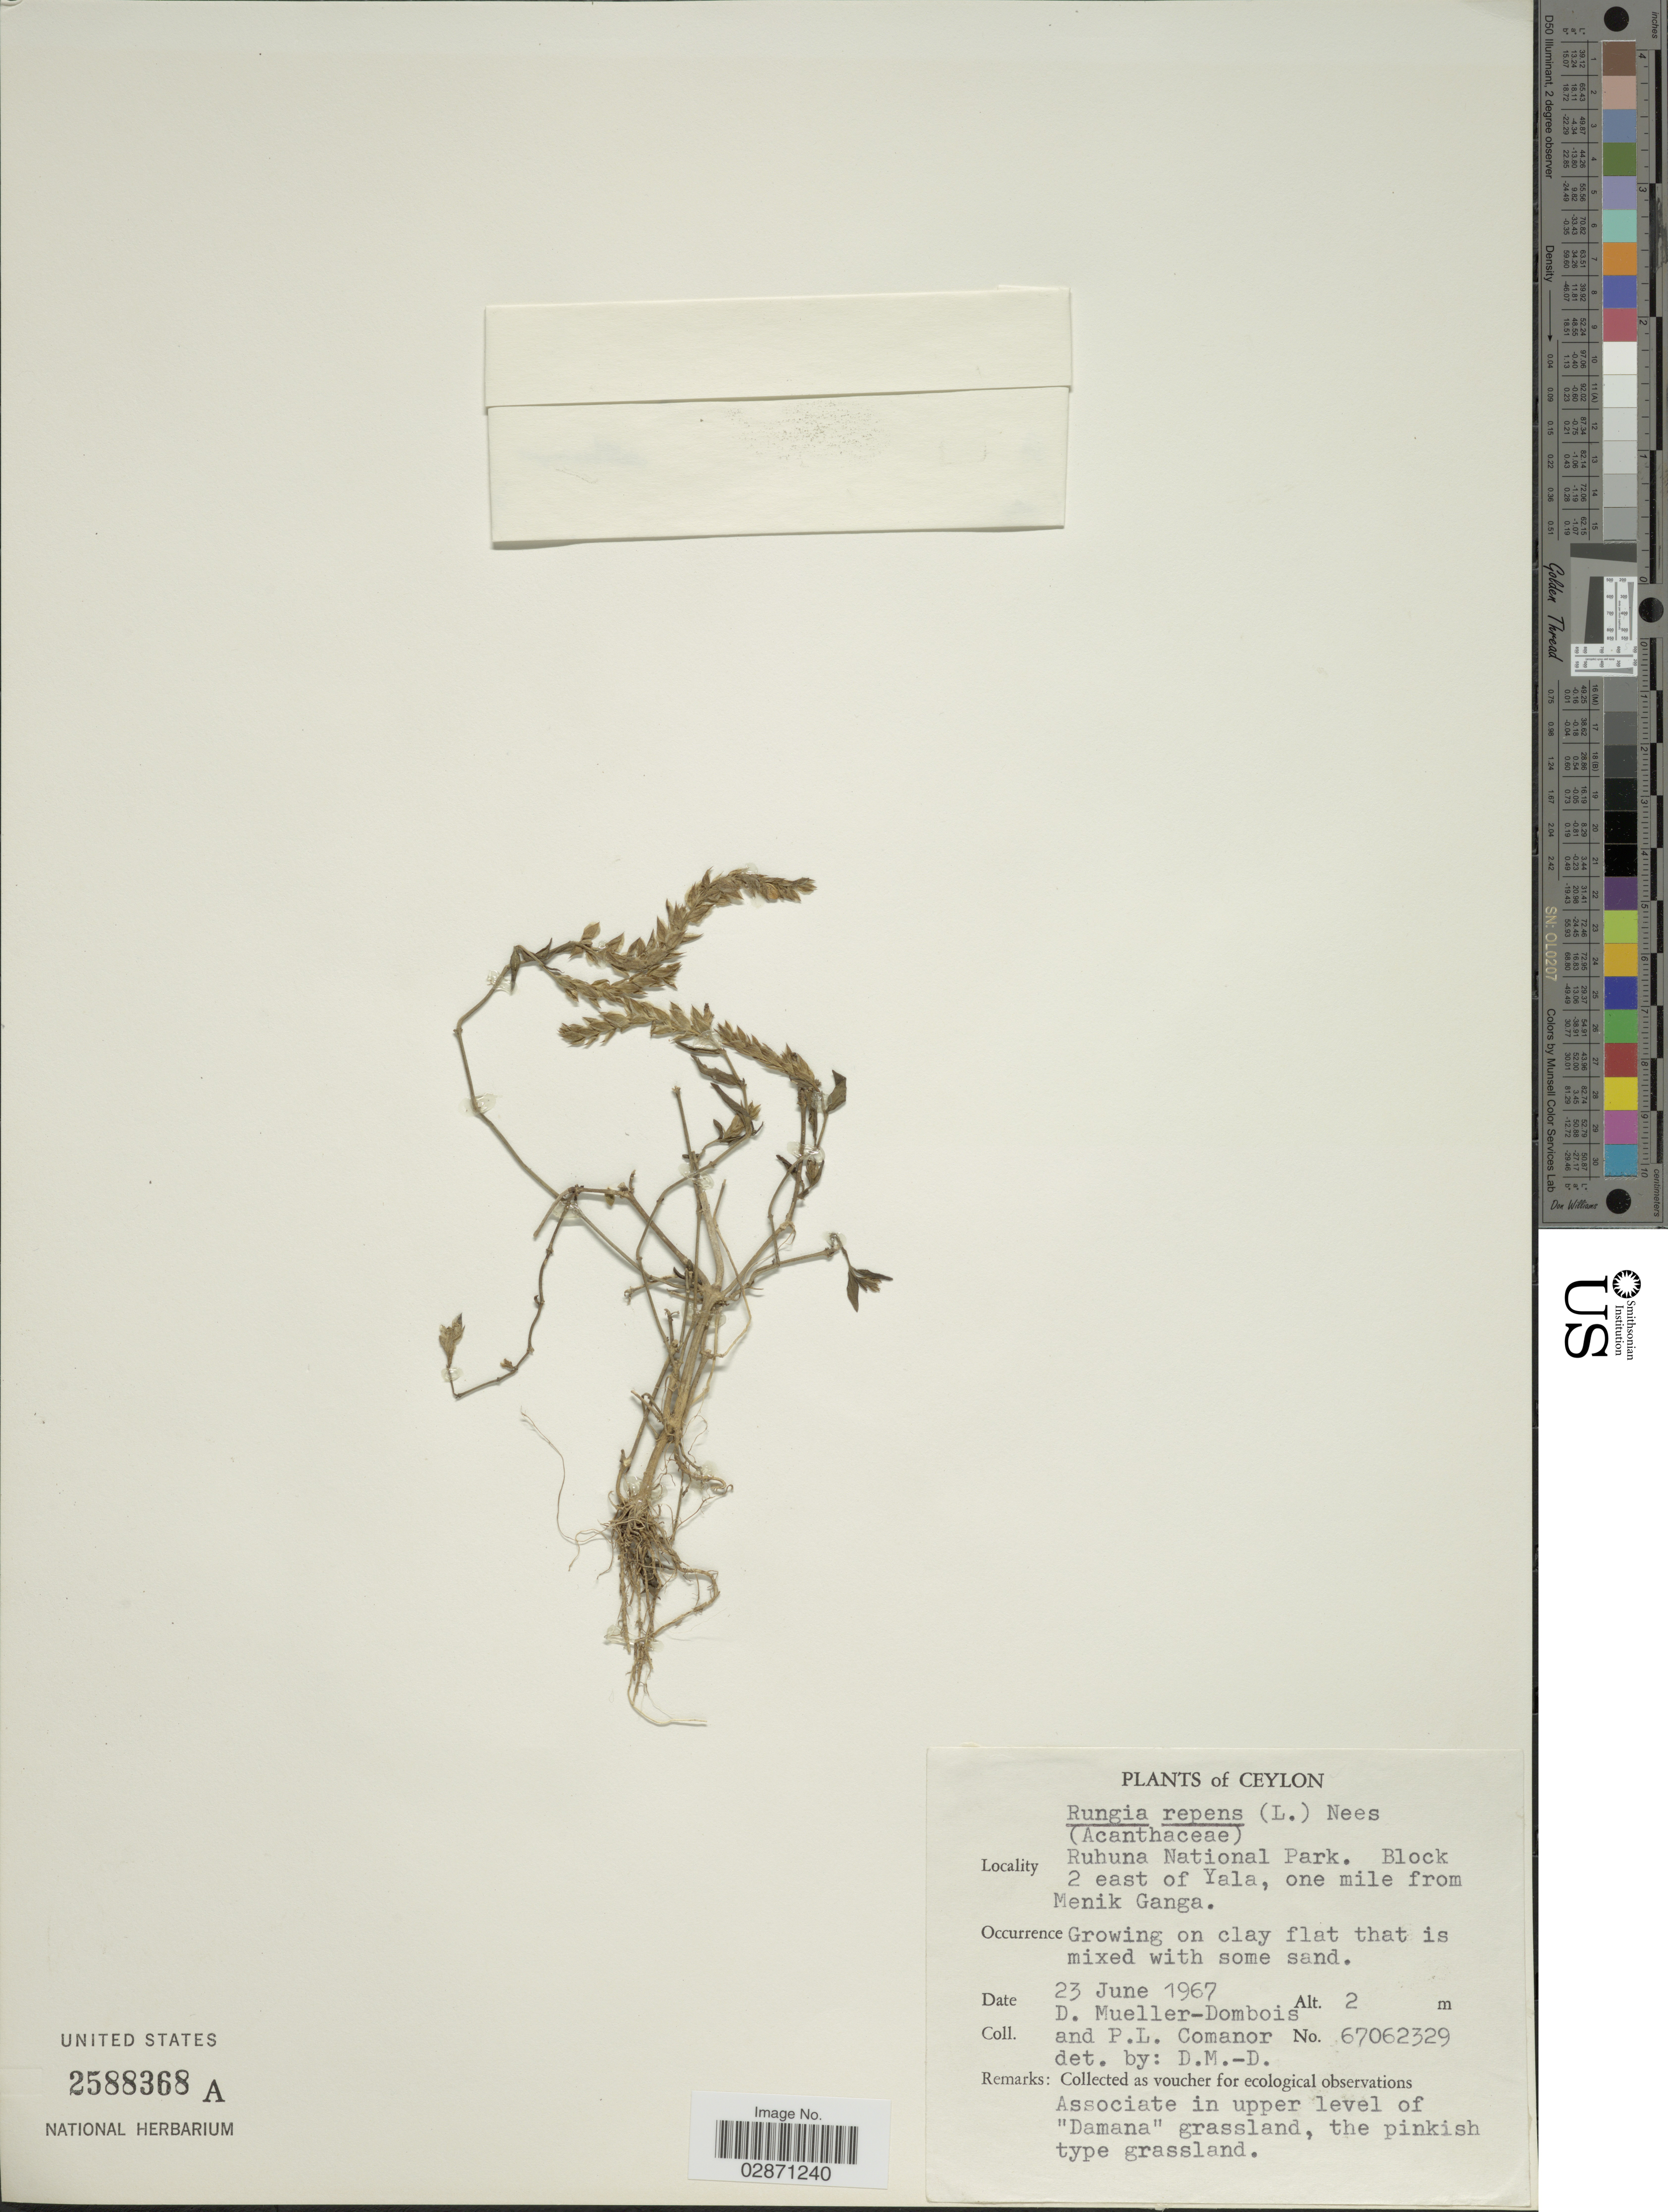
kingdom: Plantae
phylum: Tracheophyta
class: Magnoliopsida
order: Lamiales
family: Acanthaceae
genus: Rungia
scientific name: Rungia repens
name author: (L.) Nees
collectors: D. Mueller-Dombois & P. Comanor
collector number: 67062329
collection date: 1967-06-23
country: Sri Lanka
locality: Ceylon. Ruhuna National Park. Block 2 east of Yala, one mile from Menik Ganga.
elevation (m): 2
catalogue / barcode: US 2588368A